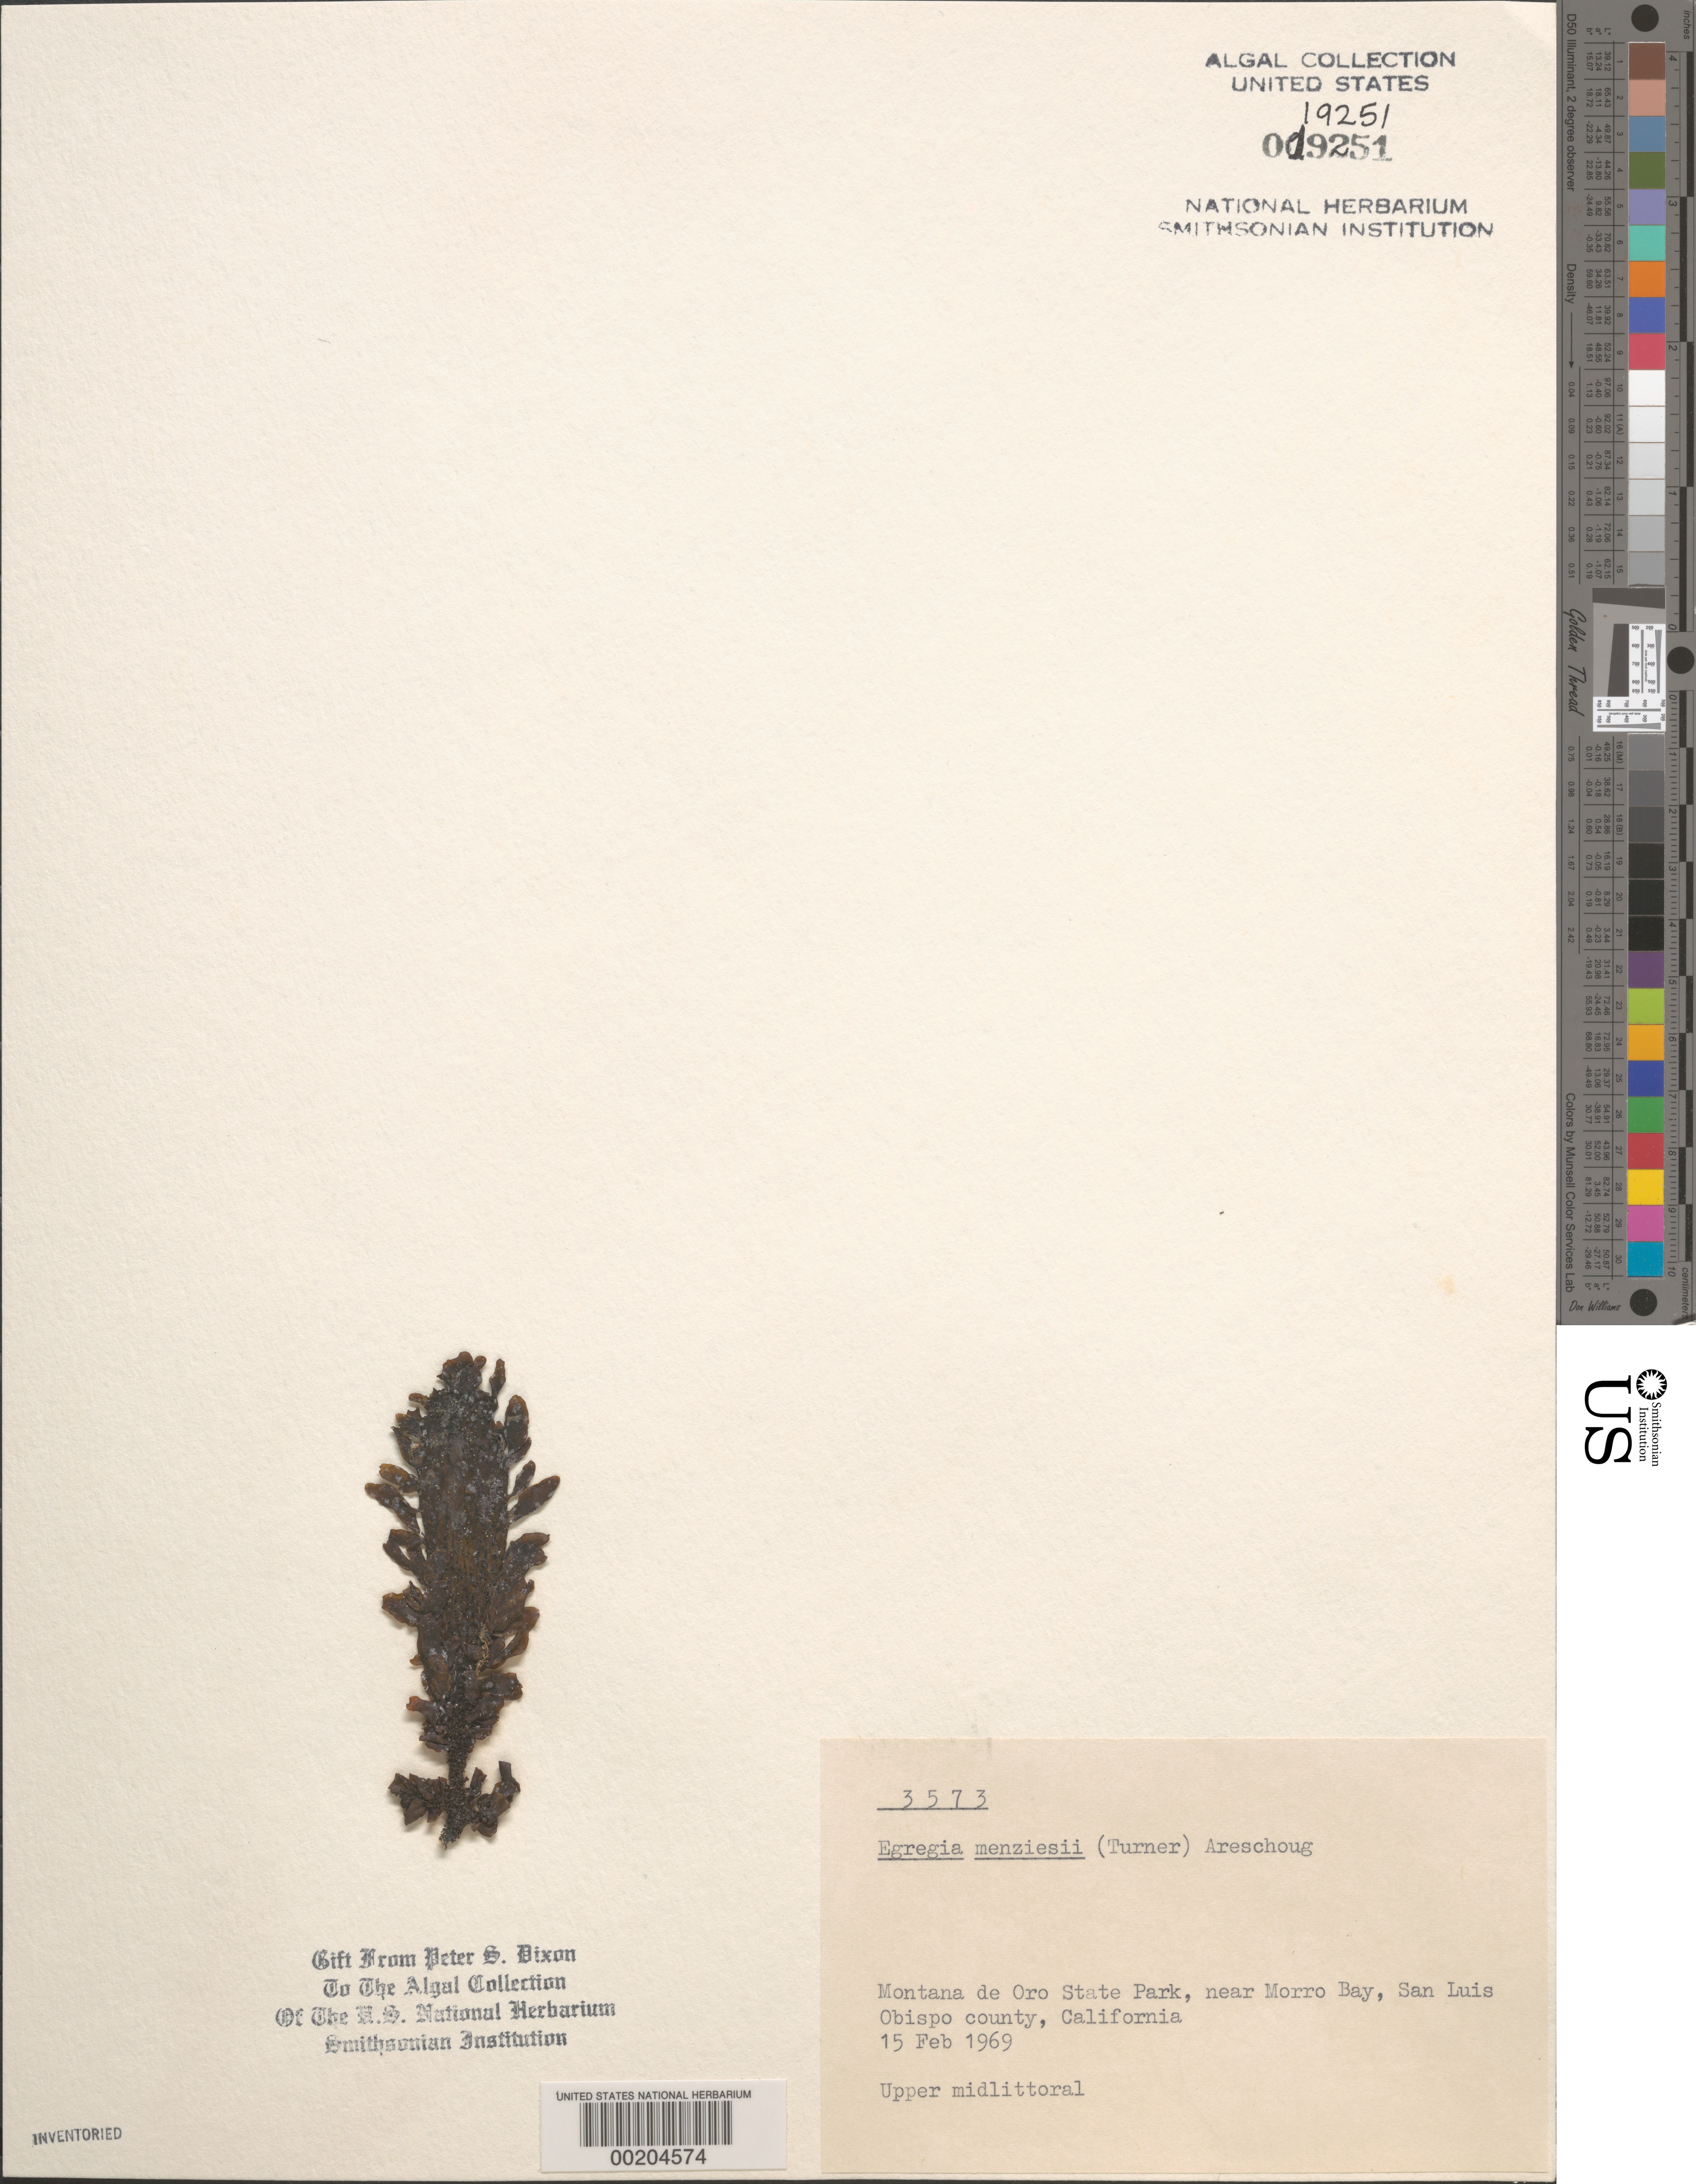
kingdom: Chromista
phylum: Ochrophyta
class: Phaeophyceae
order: Laminariales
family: Lessoniaceae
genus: Egregia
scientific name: Egregia menziesii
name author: (Turner) Aresch.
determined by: Dixon, P. S.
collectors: P. S. Dixon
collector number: PSD 3573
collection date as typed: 15 Feb 1969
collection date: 1969-02-15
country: United States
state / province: California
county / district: San Luis Obispo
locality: Montana de Oro State Park Beach, near Morro Bay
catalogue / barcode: US 19251